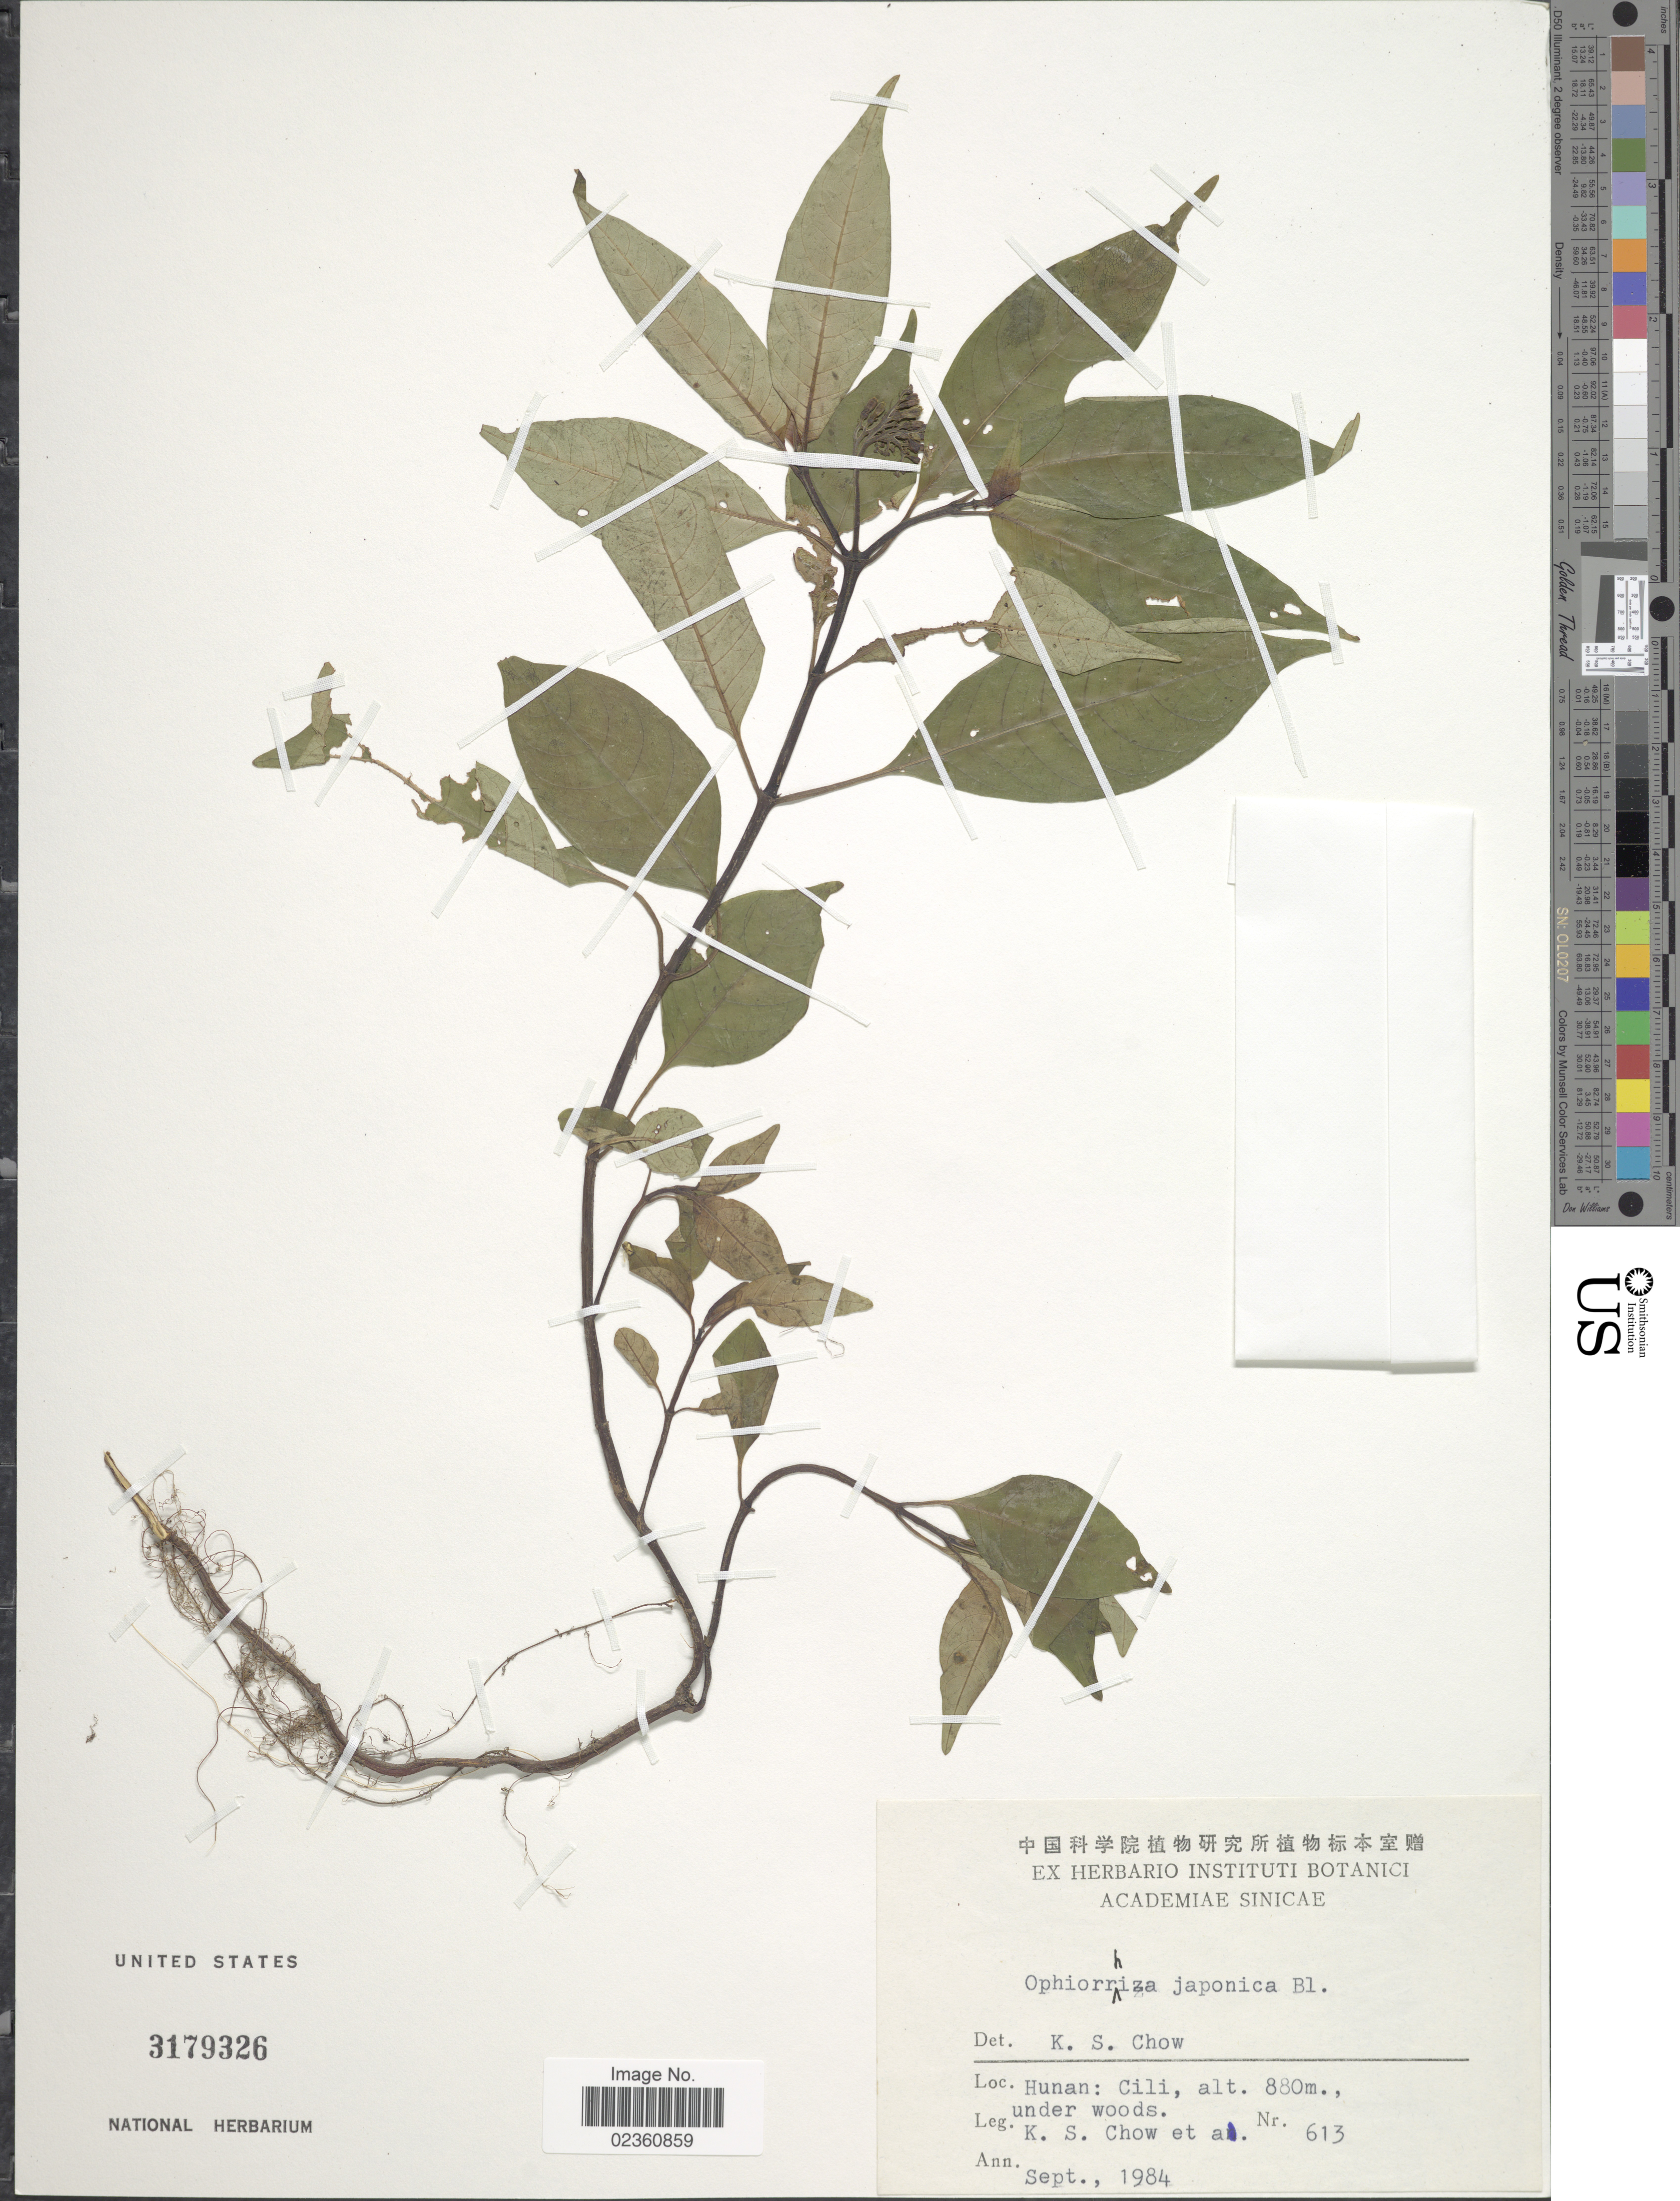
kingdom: Plantae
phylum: Tracheophyta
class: Magnoliopsida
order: Gentianales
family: Rubiaceae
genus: Ophiorrhiza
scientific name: Ophiorrhiza japonica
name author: Blume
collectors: K. S. Chow & et al.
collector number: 613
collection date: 1984-09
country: China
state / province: Hunan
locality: Cili, under woods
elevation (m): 880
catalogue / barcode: US 3179326